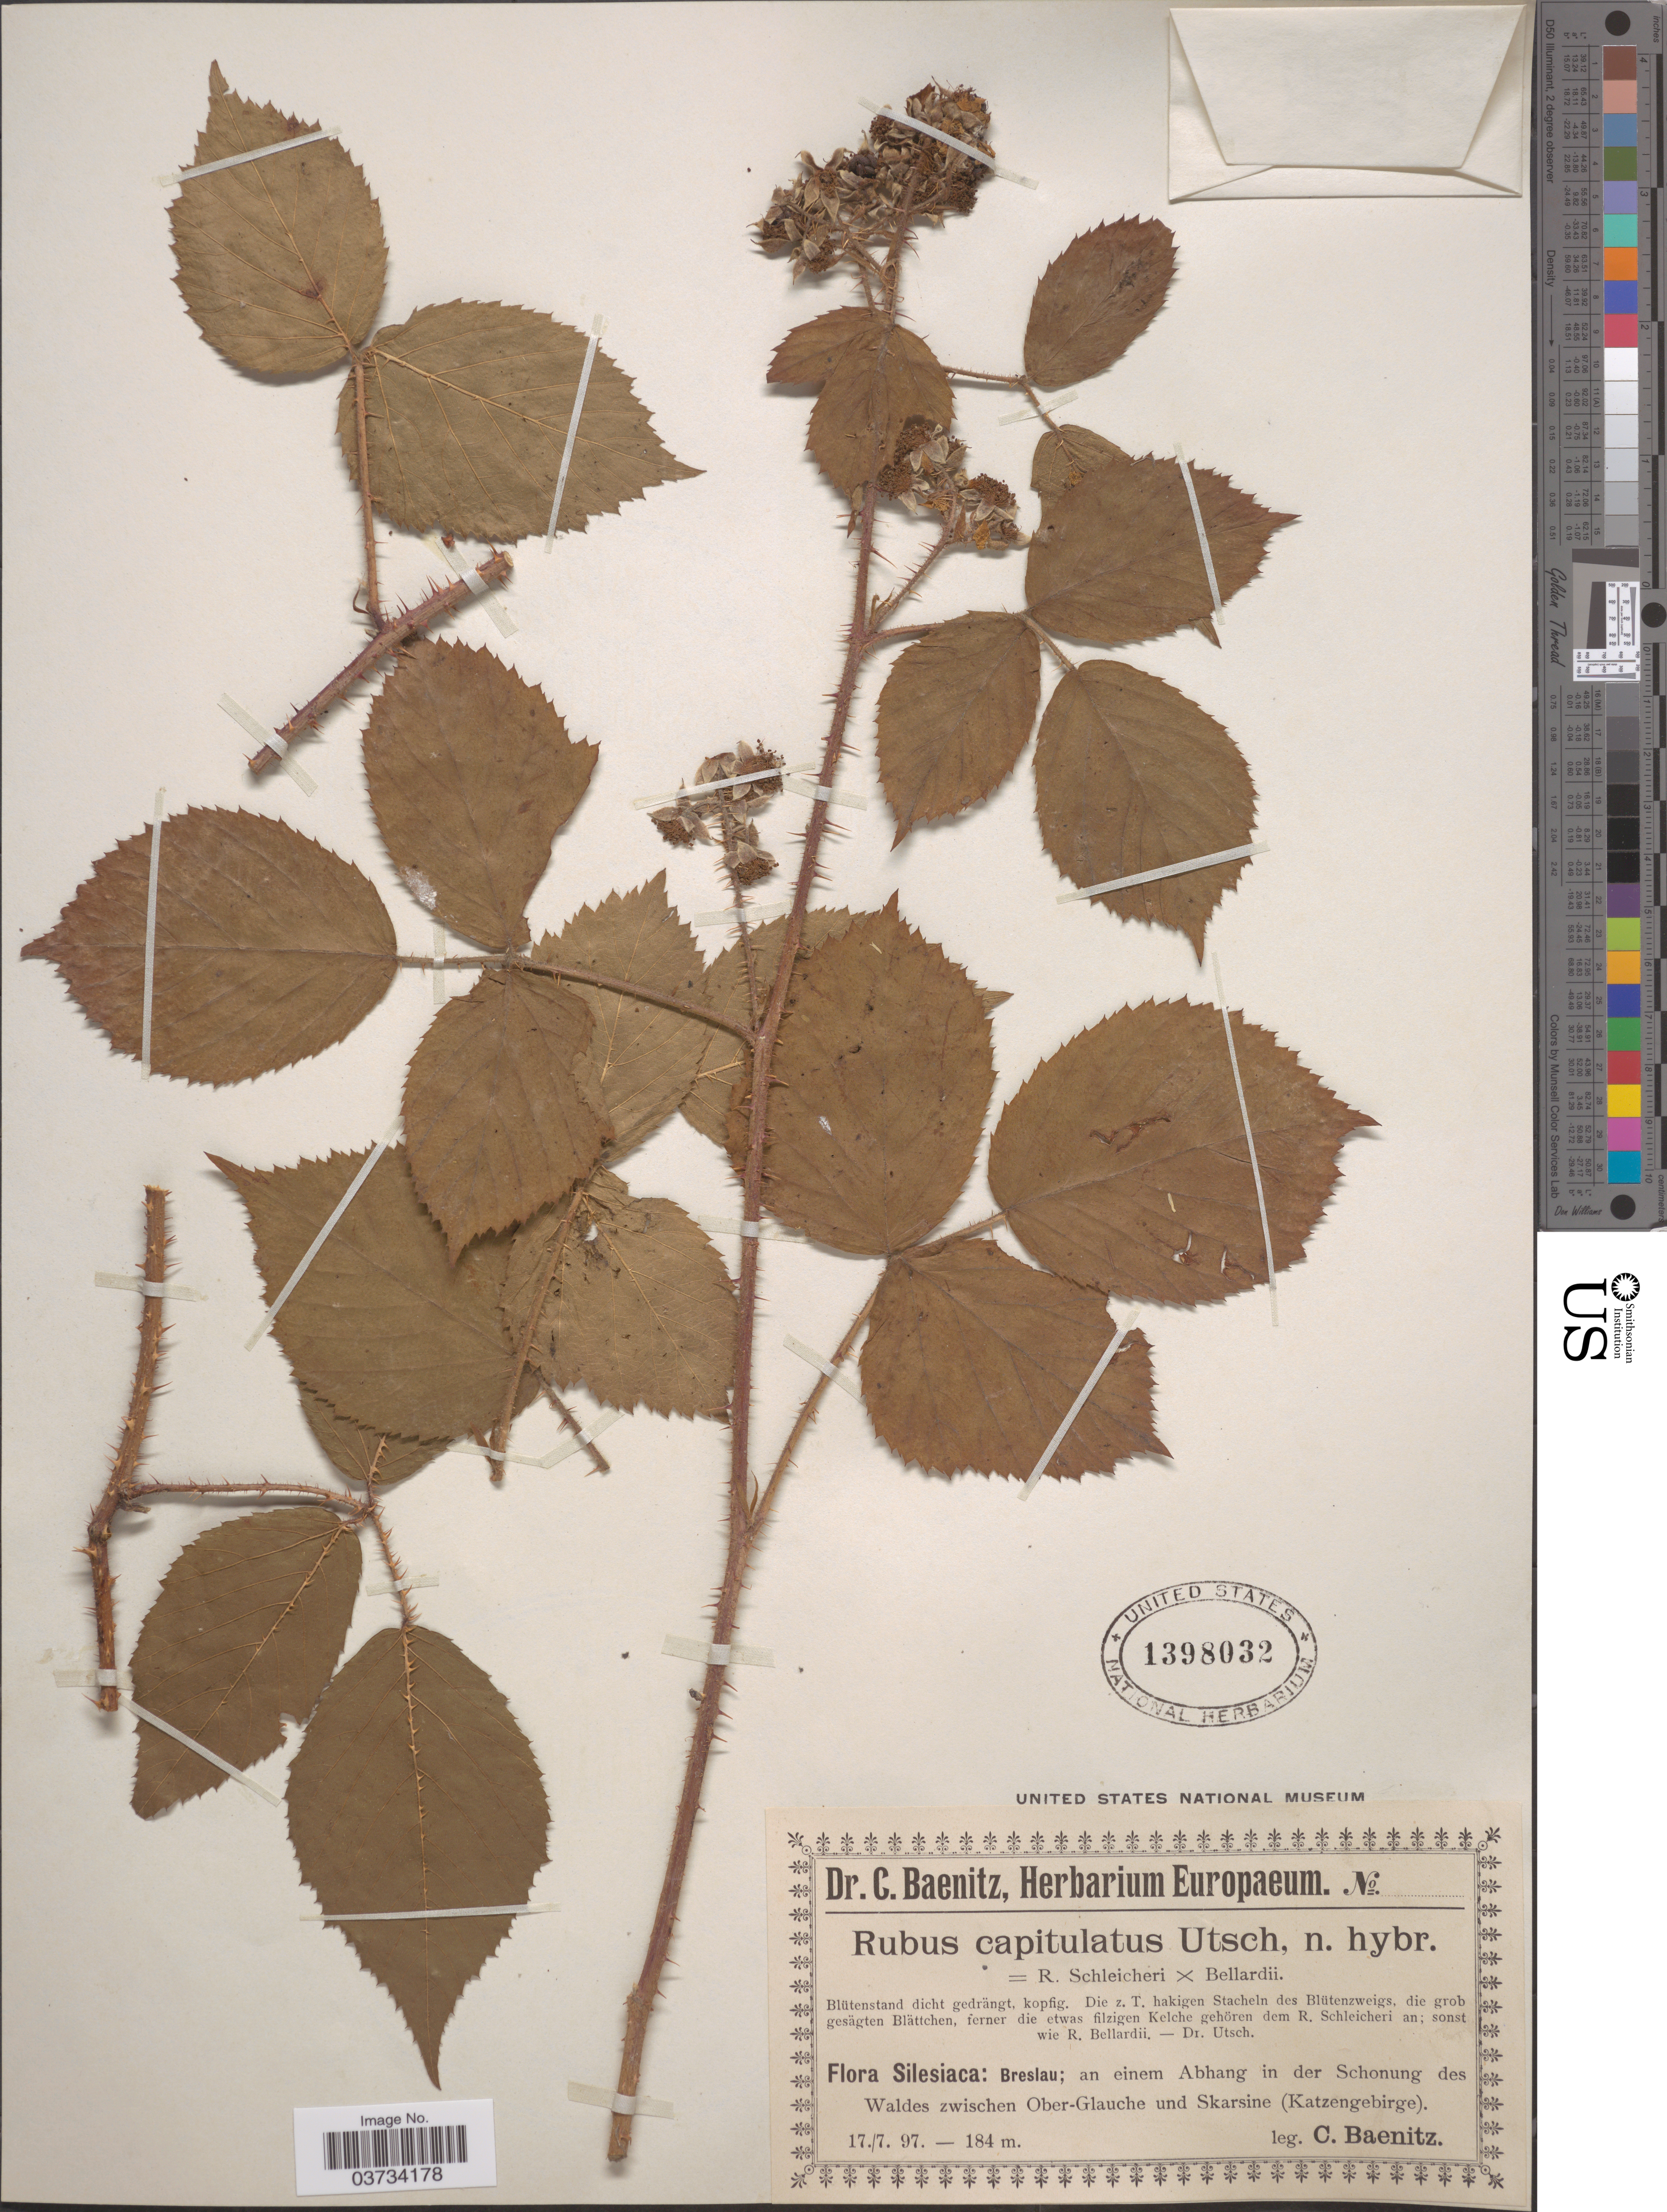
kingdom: Plantae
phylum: Tracheophyta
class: Magnoliopsida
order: Rosales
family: Rosaceae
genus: Rubus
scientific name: Rubus capitulatus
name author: Utsch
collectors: C. G. Baenitz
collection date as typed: Transcribed d/m/y: 17/7/97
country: Poland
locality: Silesiaca: Breslau; an einem Abhang in der Schonung des Waldes zwischen Ober-Glauche und Skarsine (Katzengebirge).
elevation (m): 184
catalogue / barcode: US 1398032